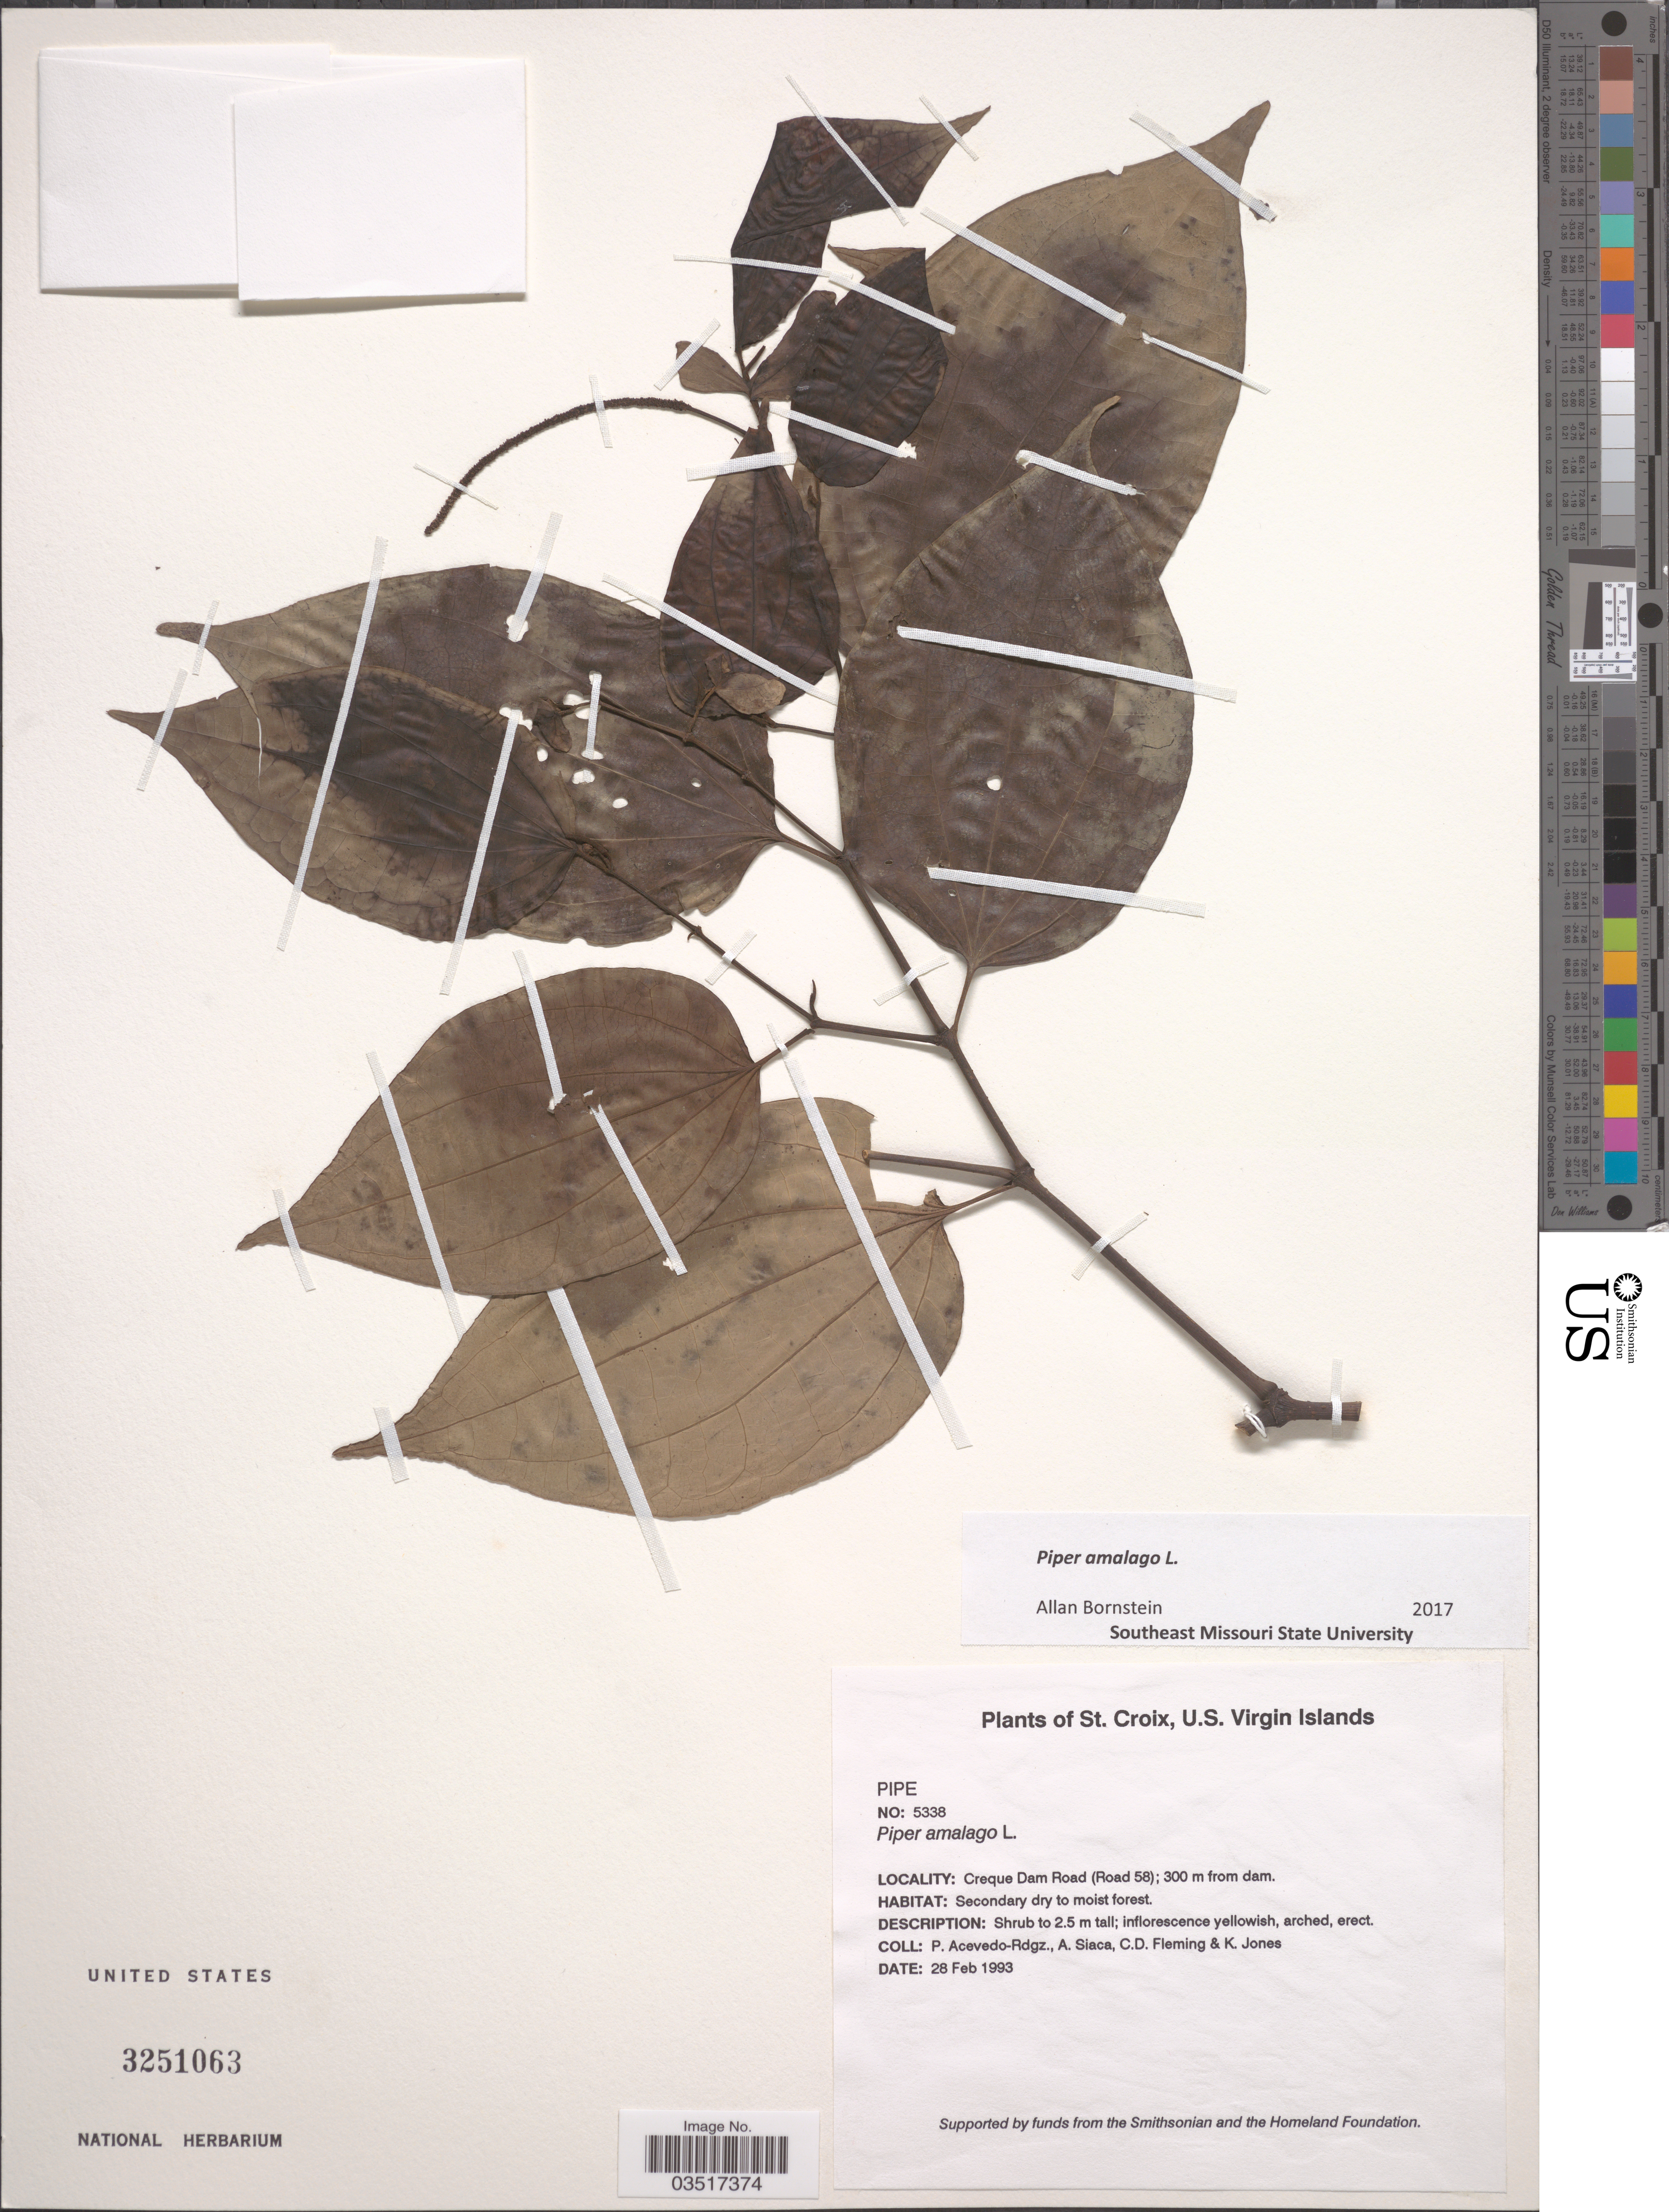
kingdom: Plantae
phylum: Tracheophyta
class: Magnoliopsida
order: Piperales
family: Piperaceae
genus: Piper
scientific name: Piper amalago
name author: L.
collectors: P. Acevedo-Rodr., A. Siaca, C. Fleming & K. Jones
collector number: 5338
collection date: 1993-02-28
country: U.S. Virgin Islands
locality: St. Croix. Creque Dam Road (Road 58).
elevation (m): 300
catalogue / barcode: US 3251063